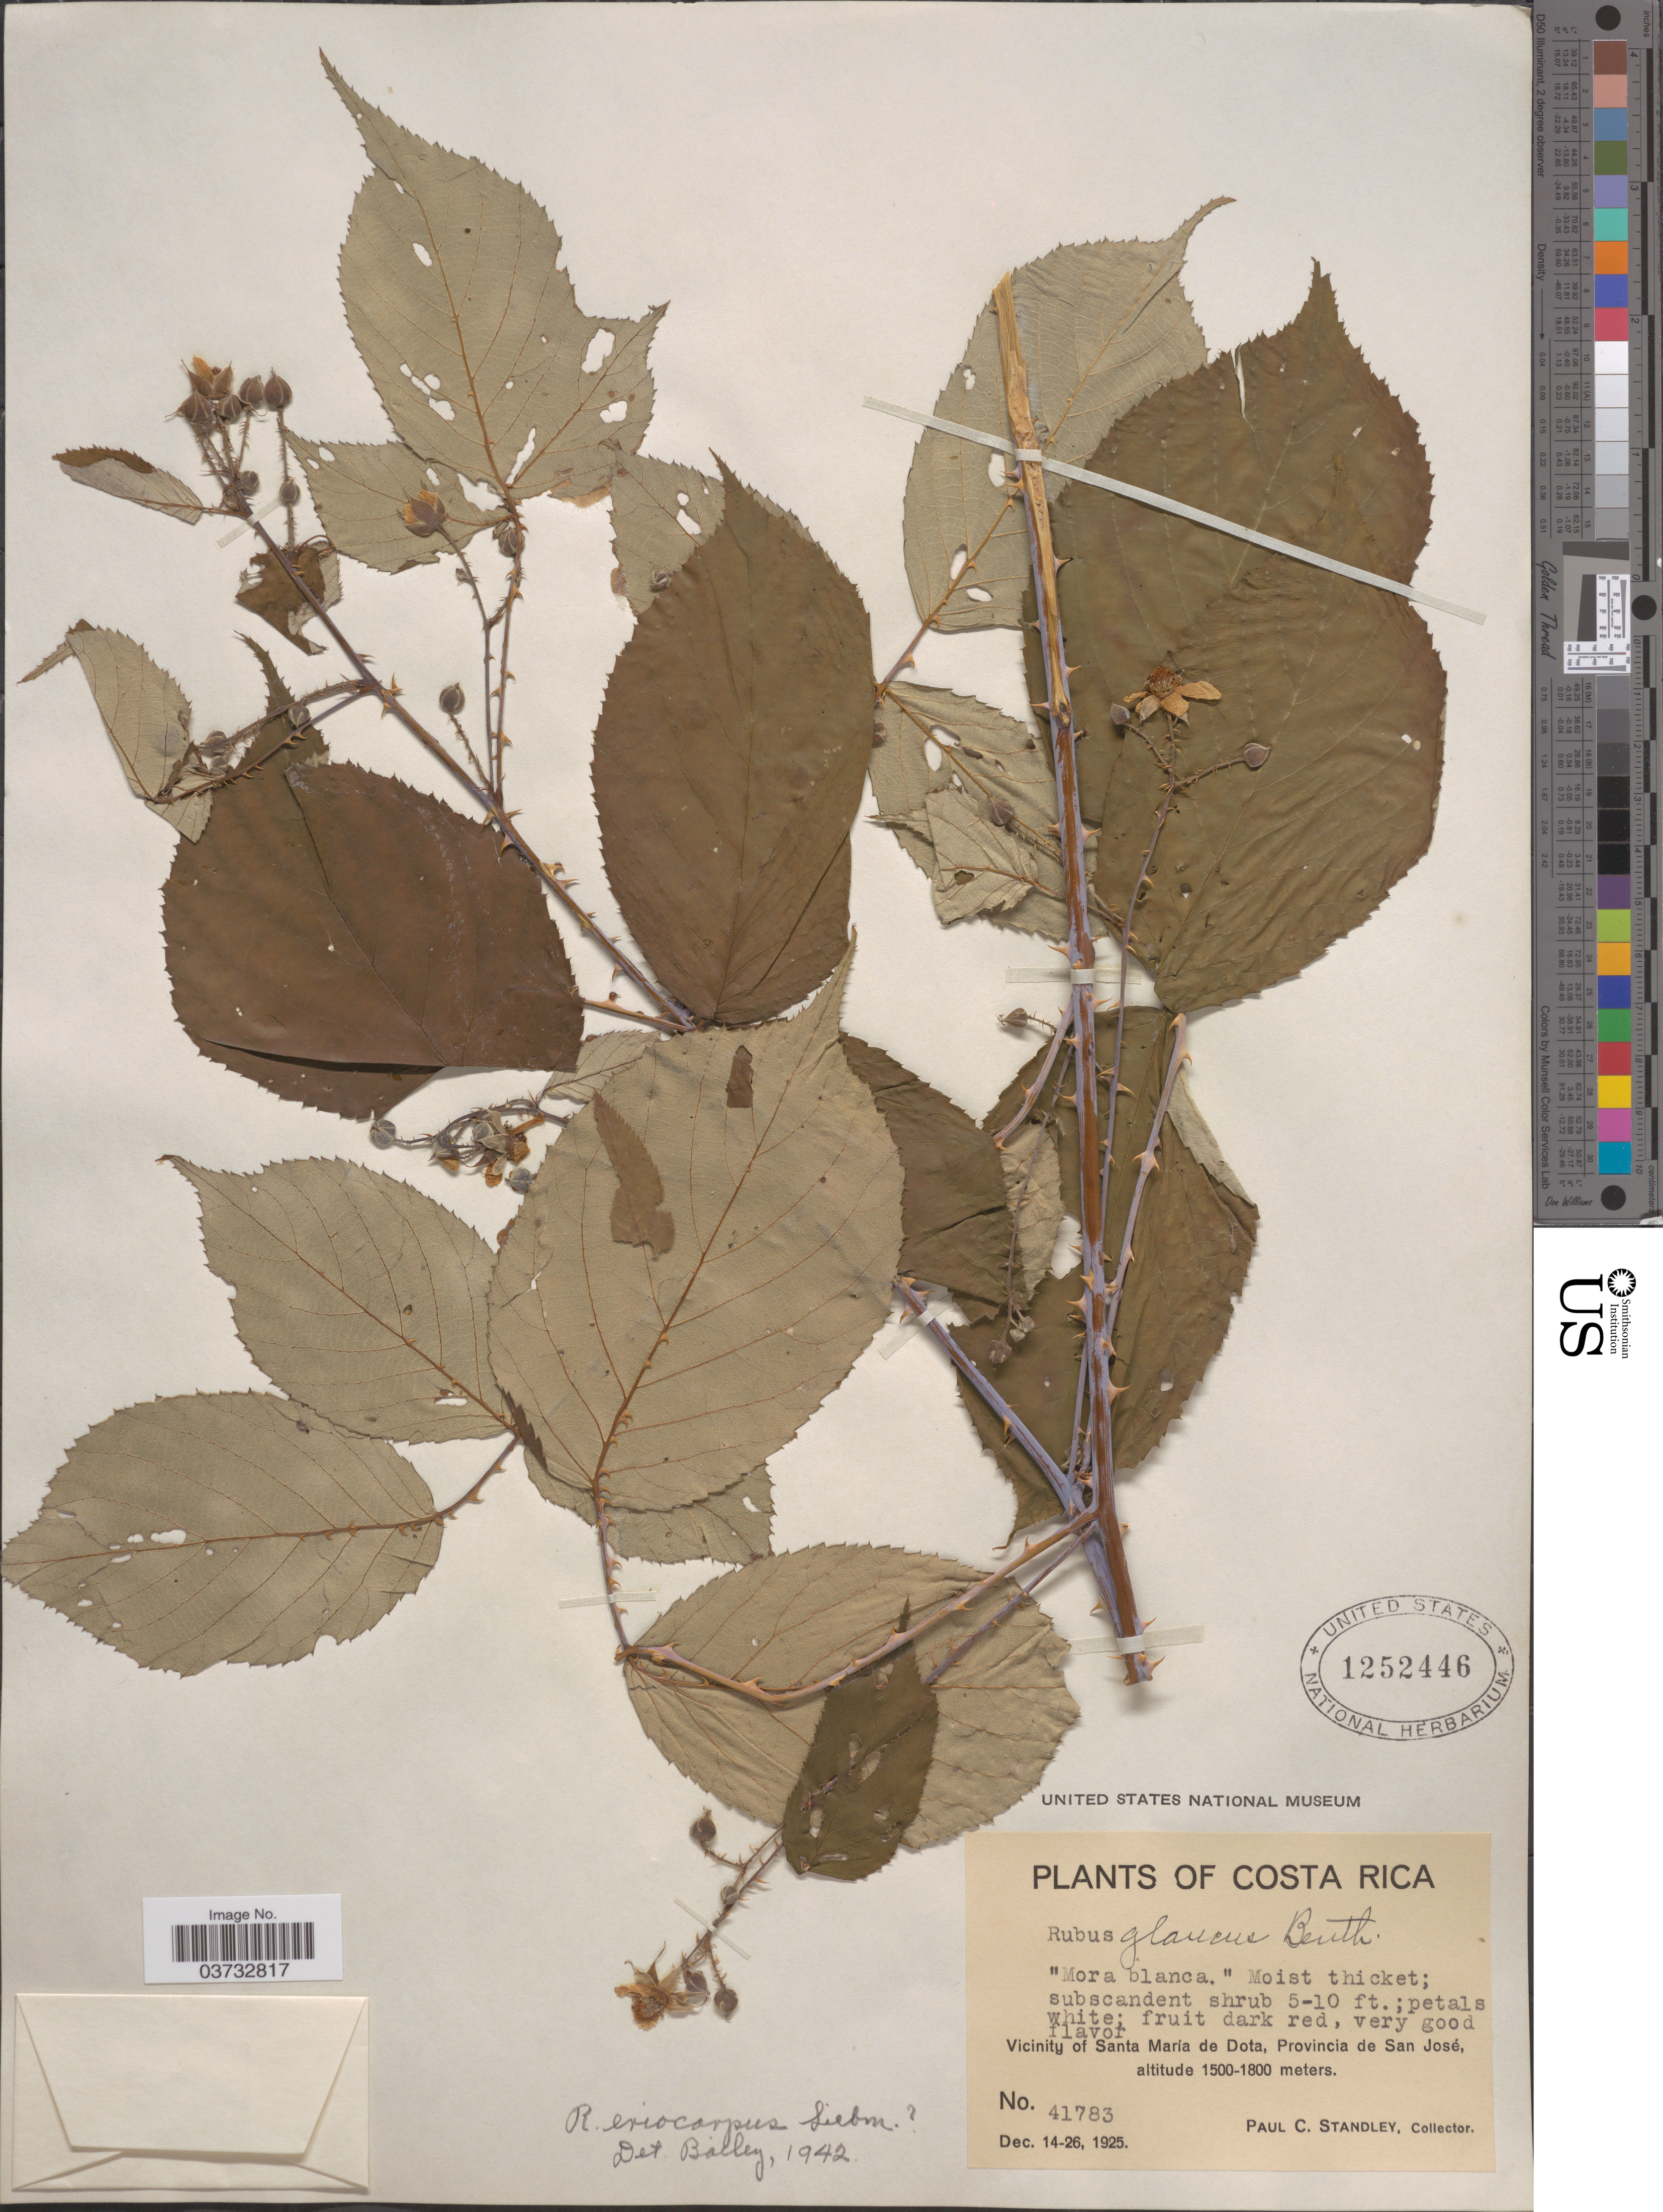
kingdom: Plantae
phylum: Tracheophyta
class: Magnoliopsida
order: Rosales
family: Rosaceae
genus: Rubus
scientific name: Rubus eriocarpus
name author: Liebm.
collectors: P. C. Standley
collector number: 41783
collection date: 1925-12-14/1925-12-26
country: Costa Rica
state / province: San José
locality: Vicinity of Santa María de Dota.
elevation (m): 1500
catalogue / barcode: US 1252446